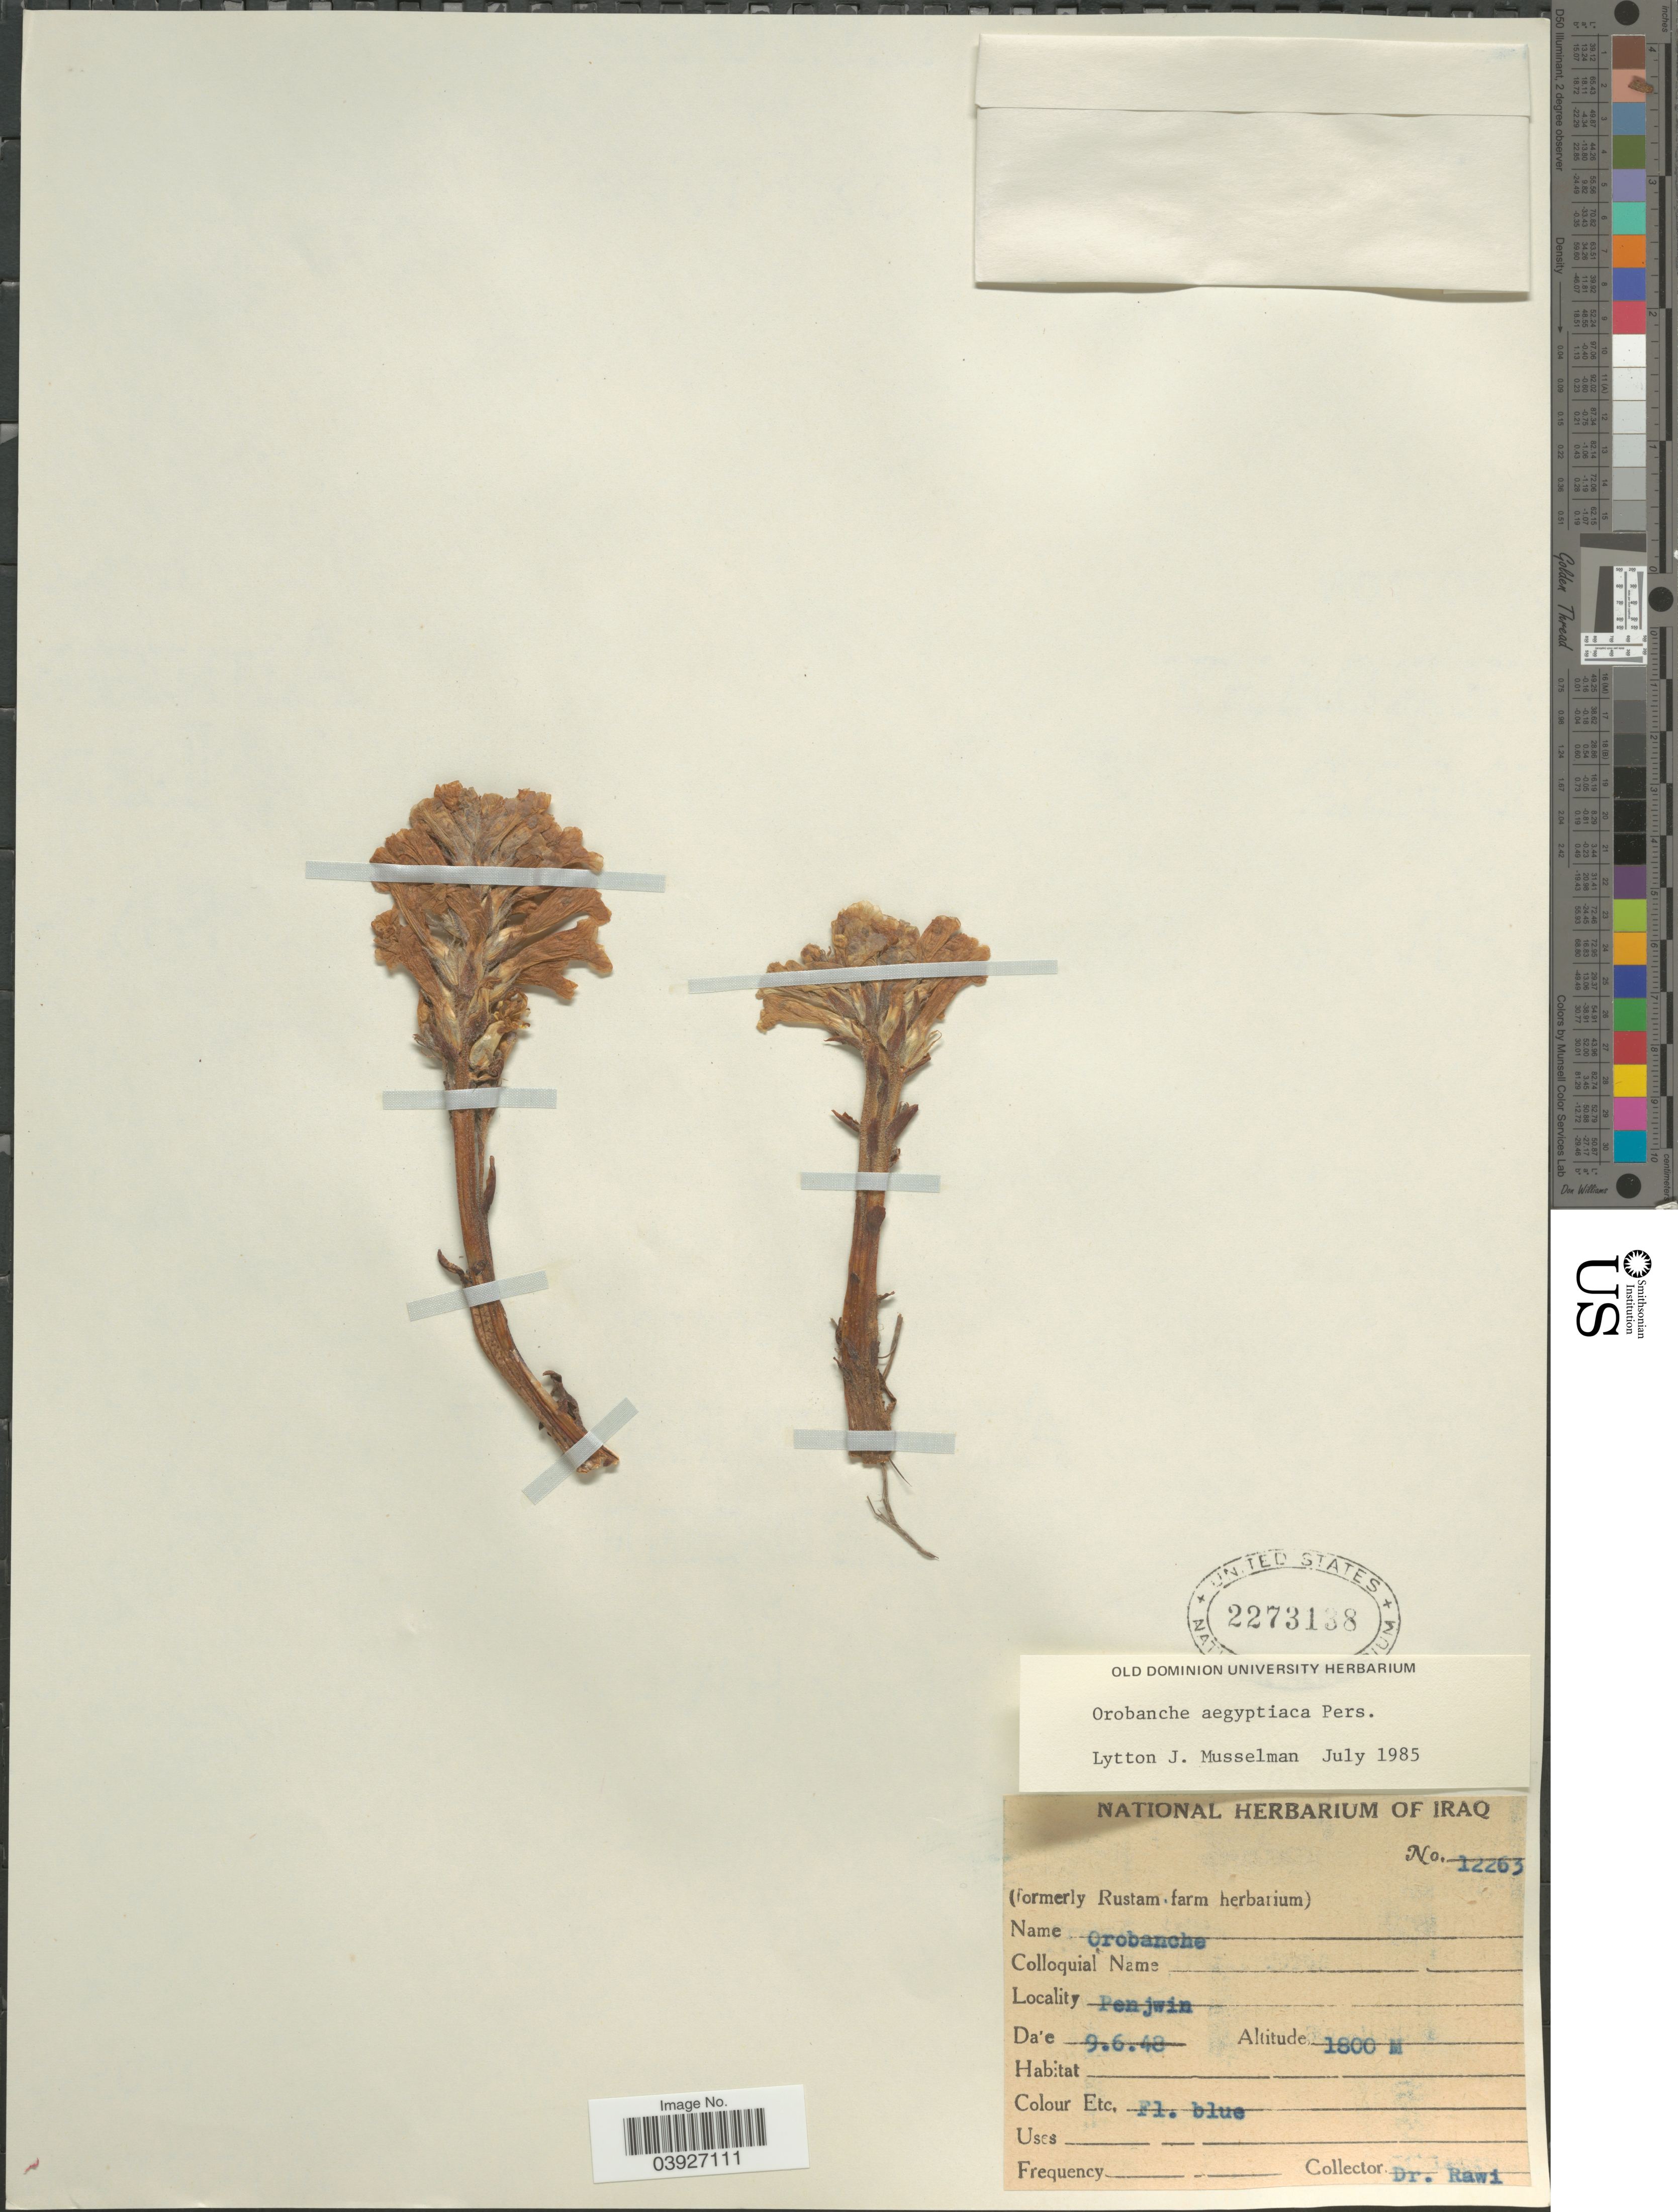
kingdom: Plantae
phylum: Tracheophyta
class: Magnoliopsida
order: Lamiales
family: Orobanchaceae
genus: Orobanche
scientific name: Orobanche aegyptiaca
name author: Pers.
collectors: -. Rawi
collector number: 12263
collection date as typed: Transcribed d/m/y: 9/6/48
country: Iraq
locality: Penjwin.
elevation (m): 1800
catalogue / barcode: US 2273138